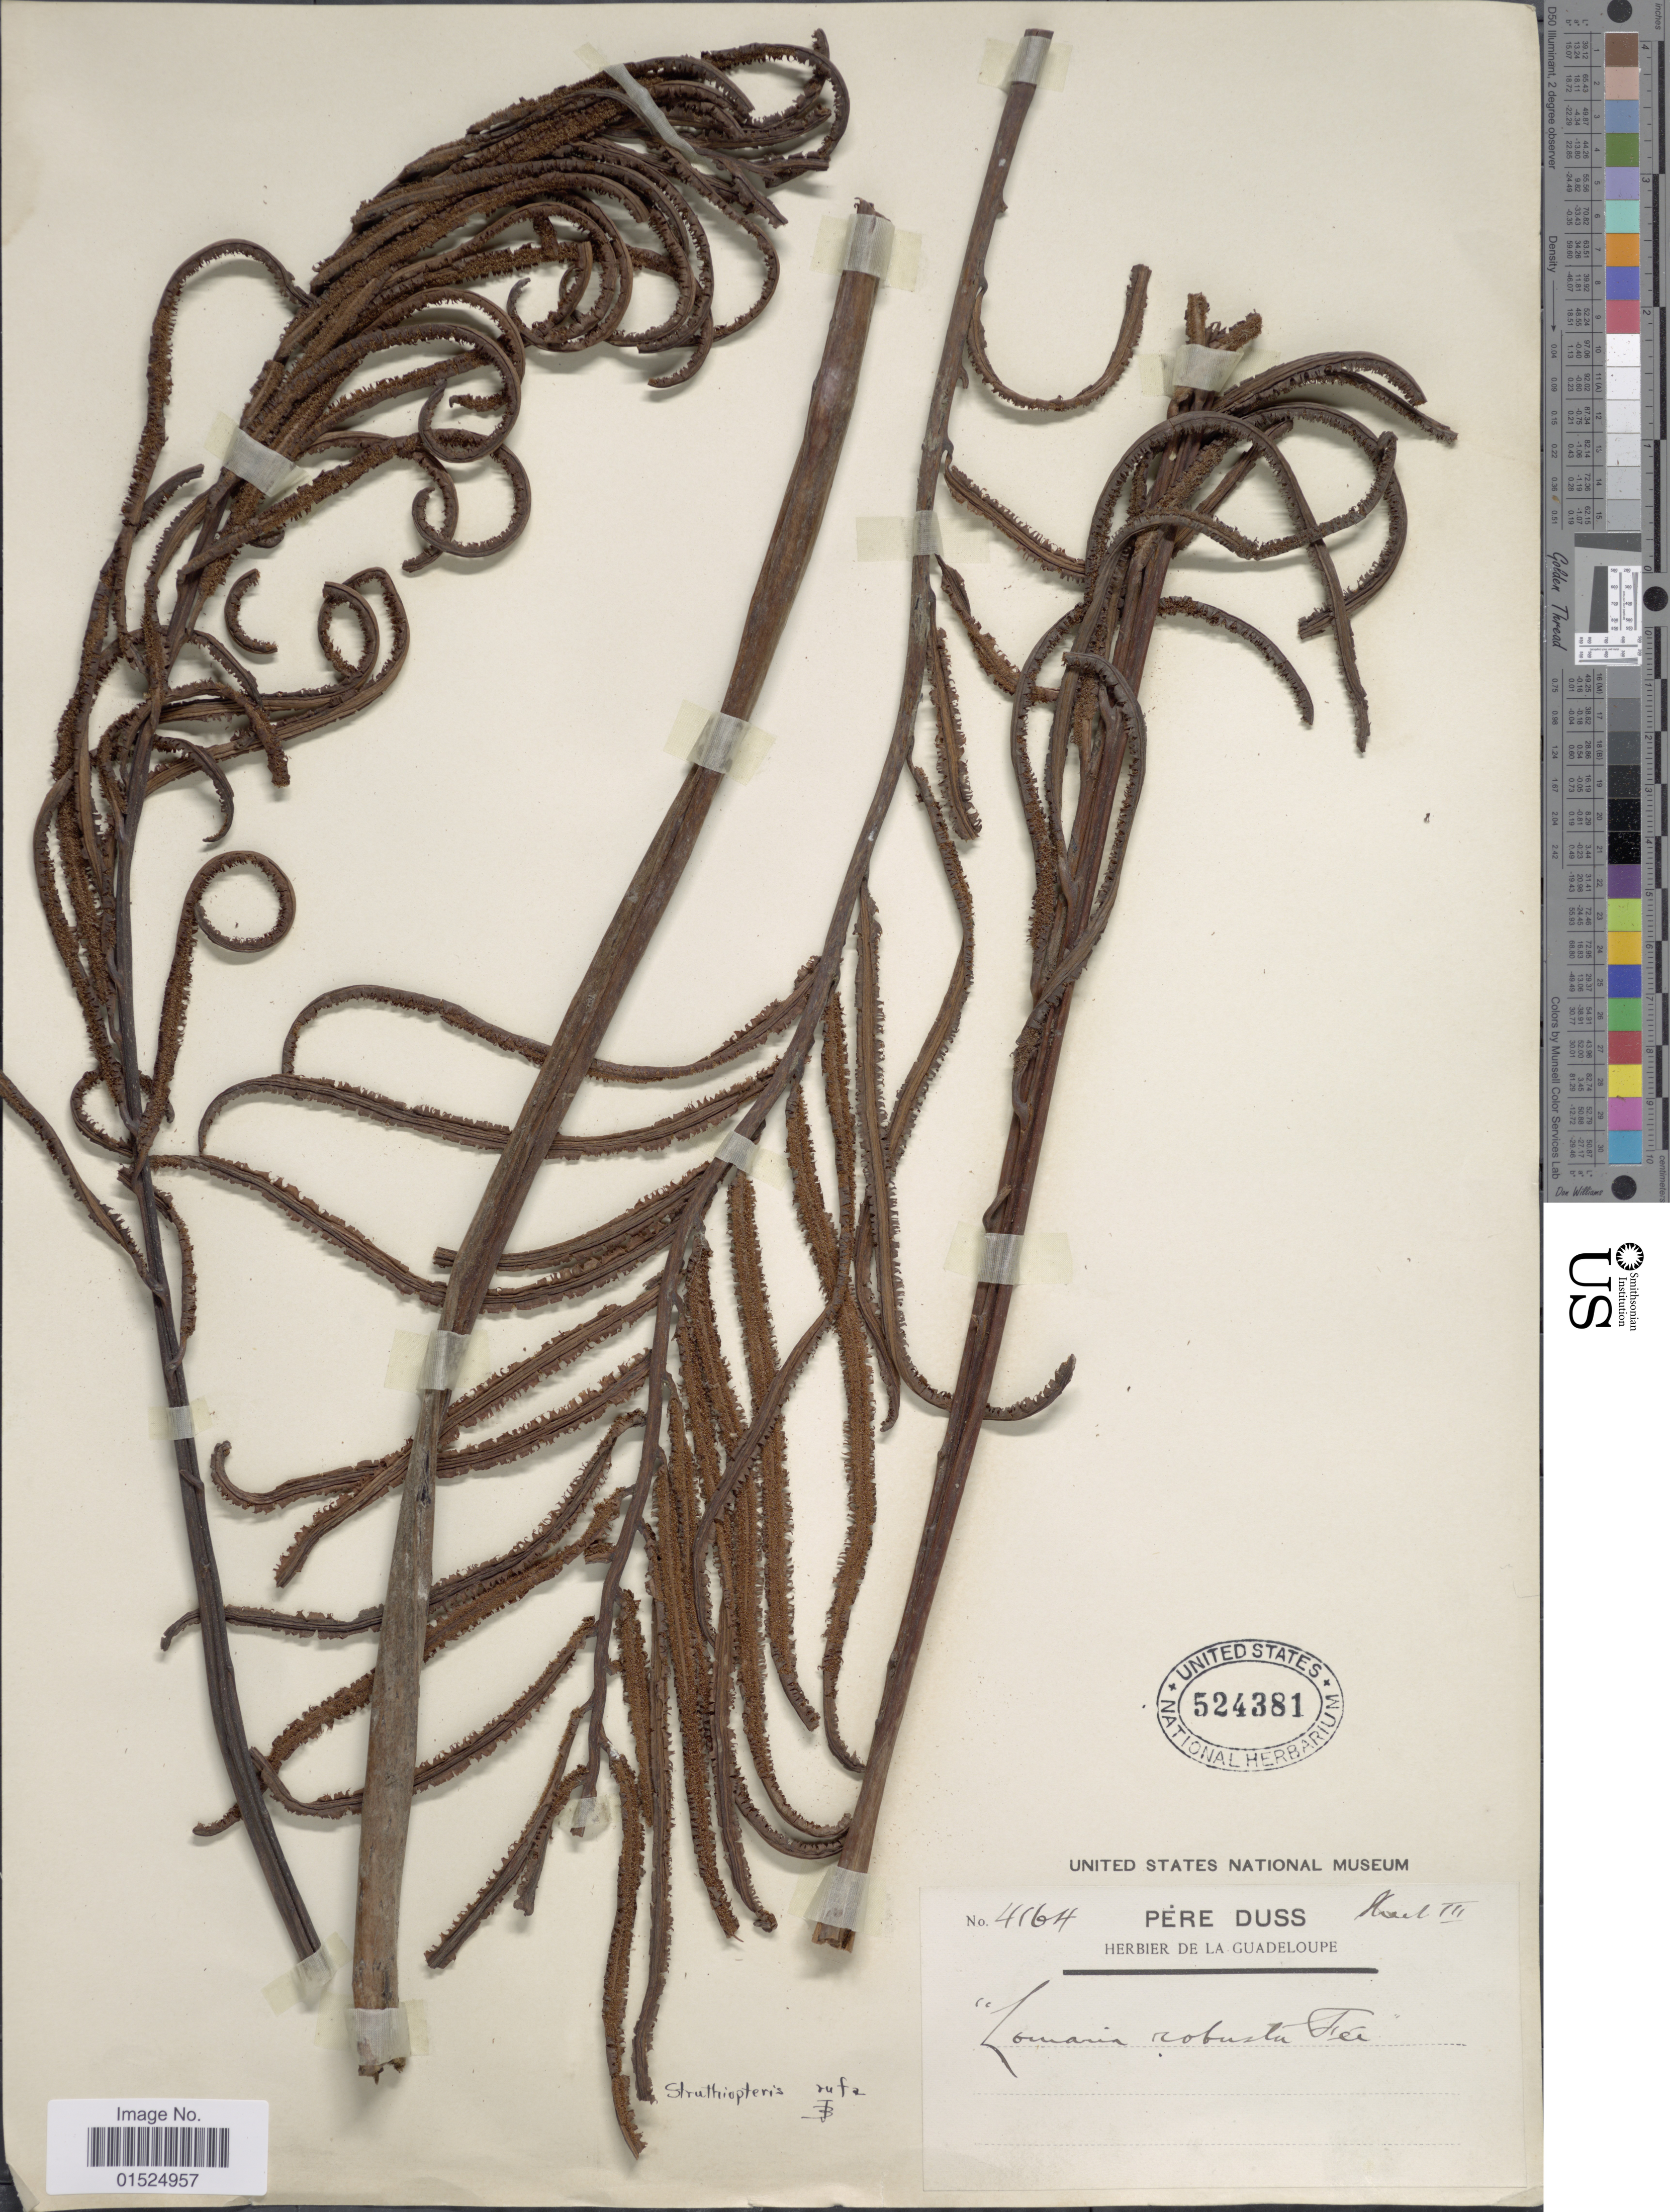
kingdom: Plantae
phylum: Tracheophyta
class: Polypodiopsida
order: Polypodiales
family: Blechnaceae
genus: Blechnum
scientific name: Blechnum rufum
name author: (Spreng.) C. Chr.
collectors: Père Duss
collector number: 4164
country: Guadeloupe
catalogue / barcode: US 524381